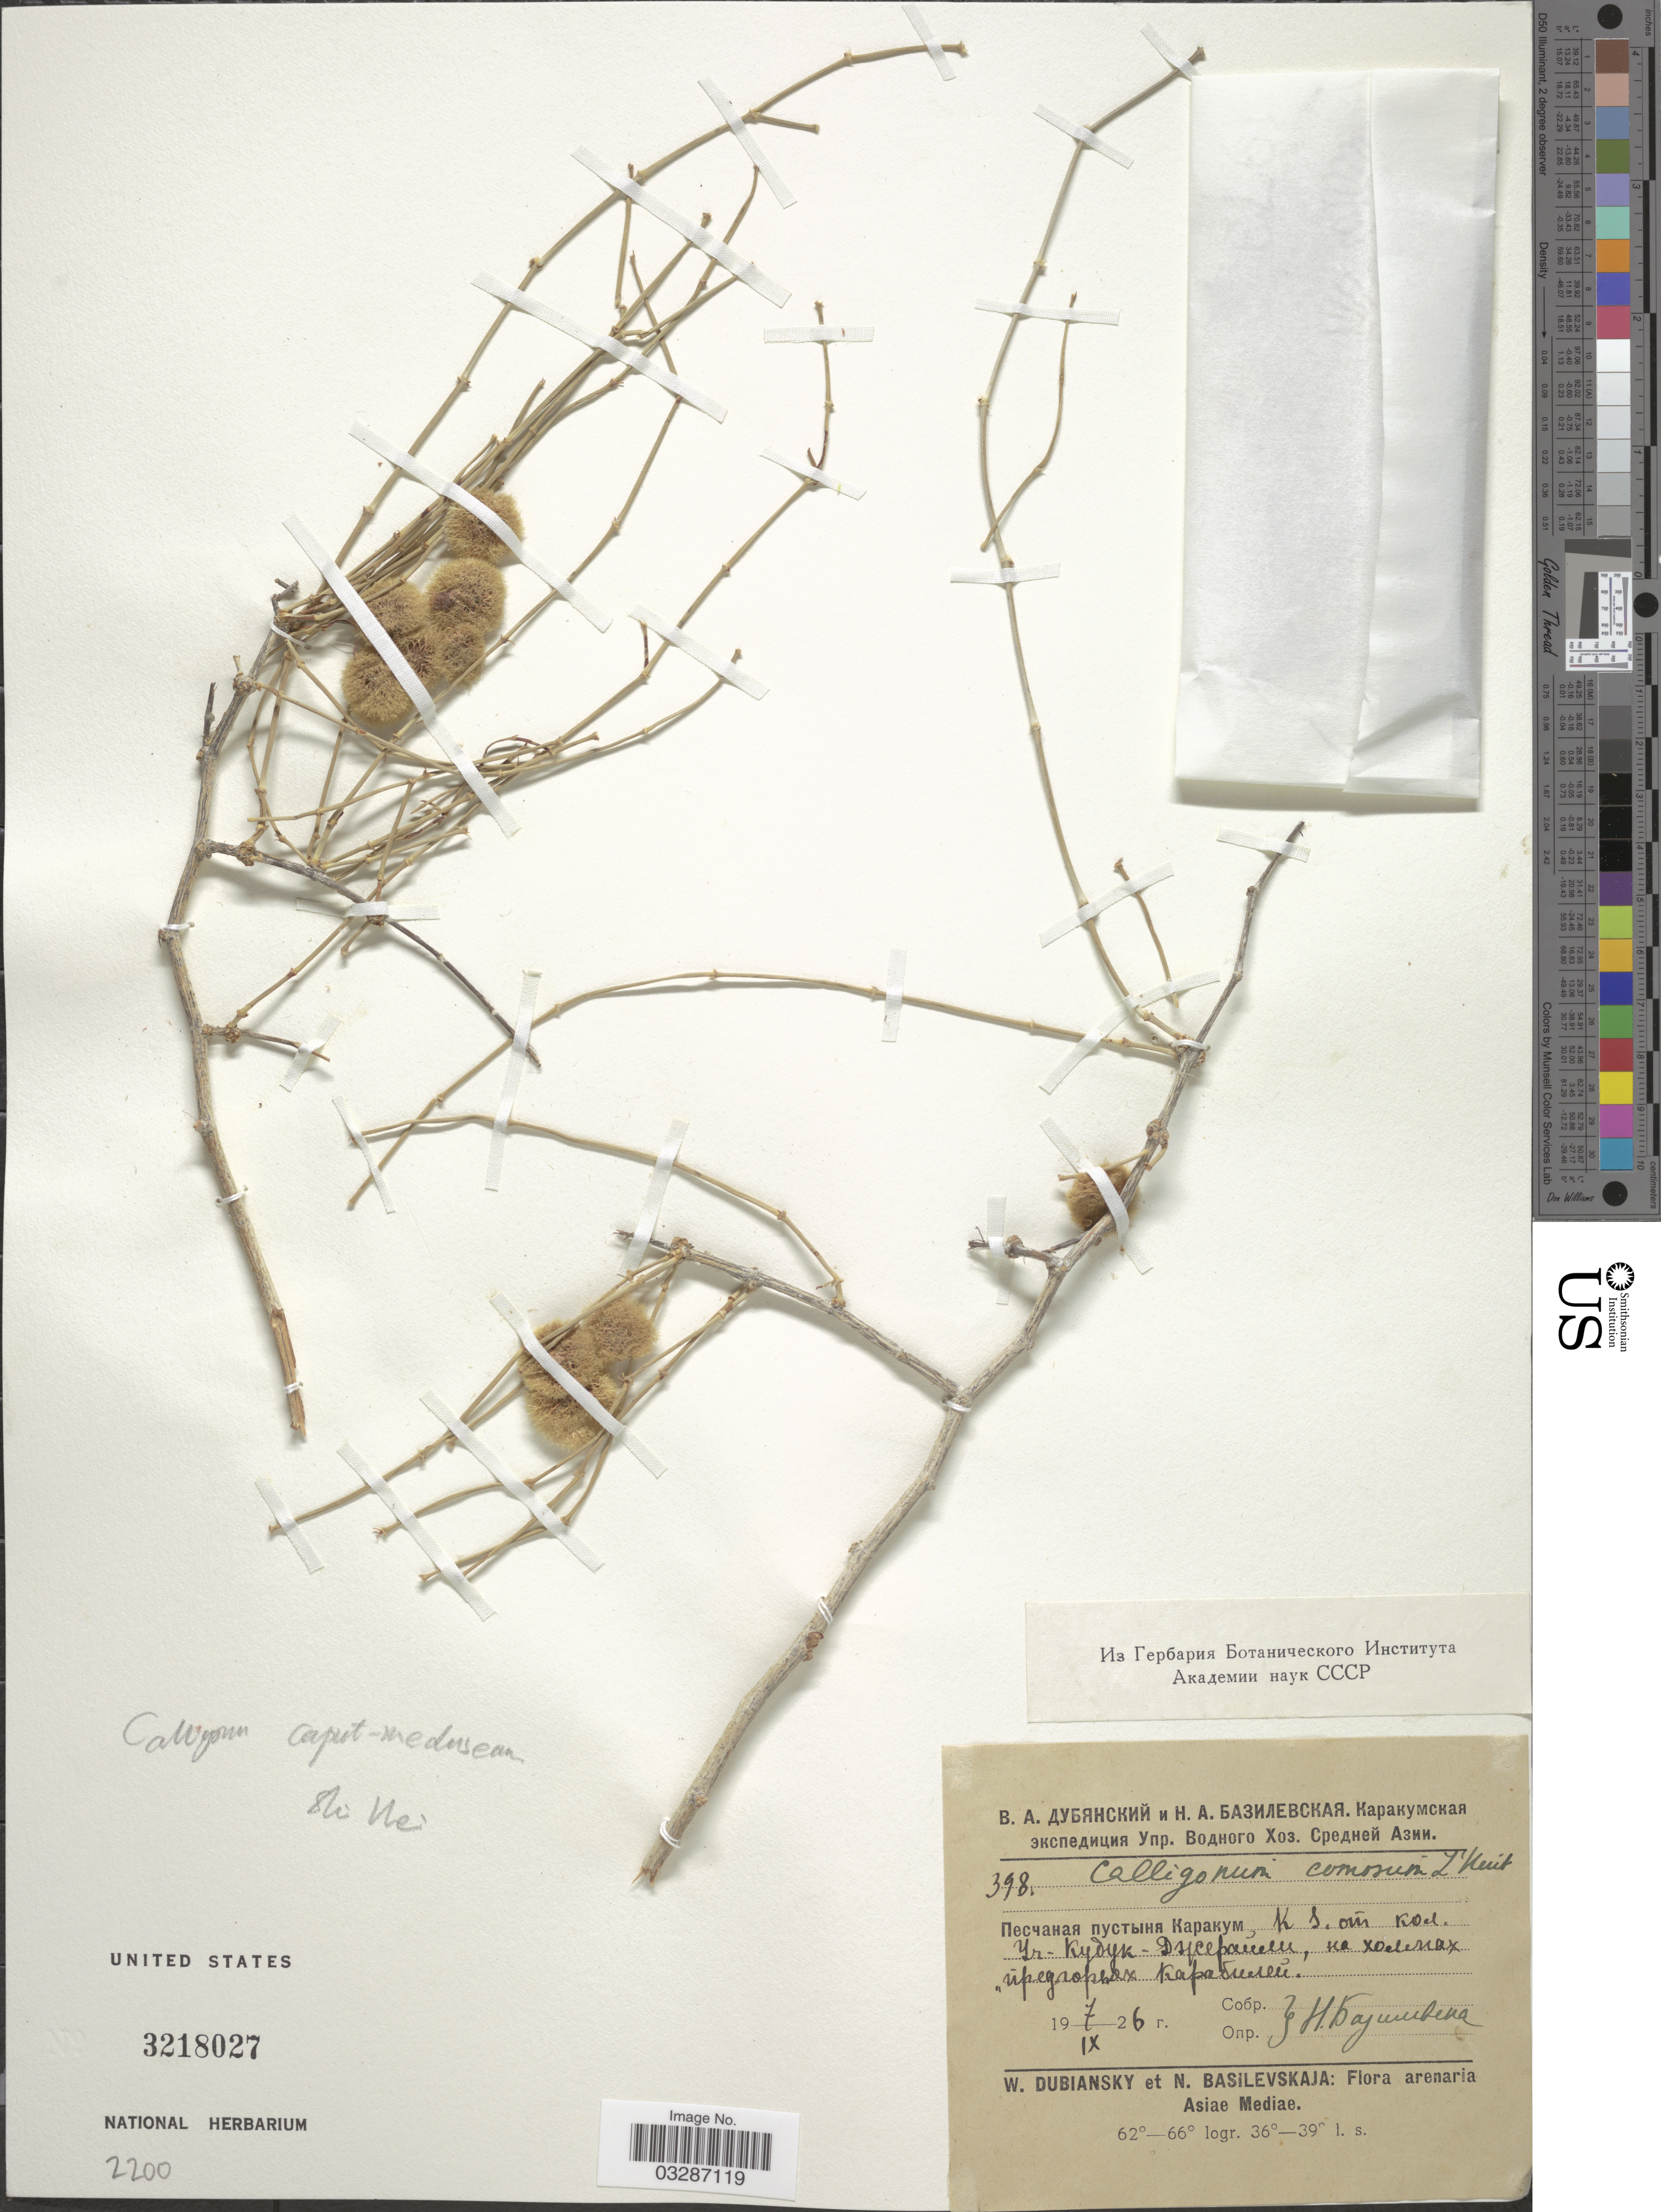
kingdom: Plantae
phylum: Tracheophyta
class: Magnoliopsida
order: Caryophyllales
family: Polygonaceae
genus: Calligonum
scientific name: Calligonum comosum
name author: L'Hér.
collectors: N. Bazilevskaya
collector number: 398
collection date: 1926-09-07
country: Turkmenistan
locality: Karakum Desert, S from Uch-Kuduk-Dzheraily, Hills Karabiley. Arenaria Asiae Mediae.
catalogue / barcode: US 3218027